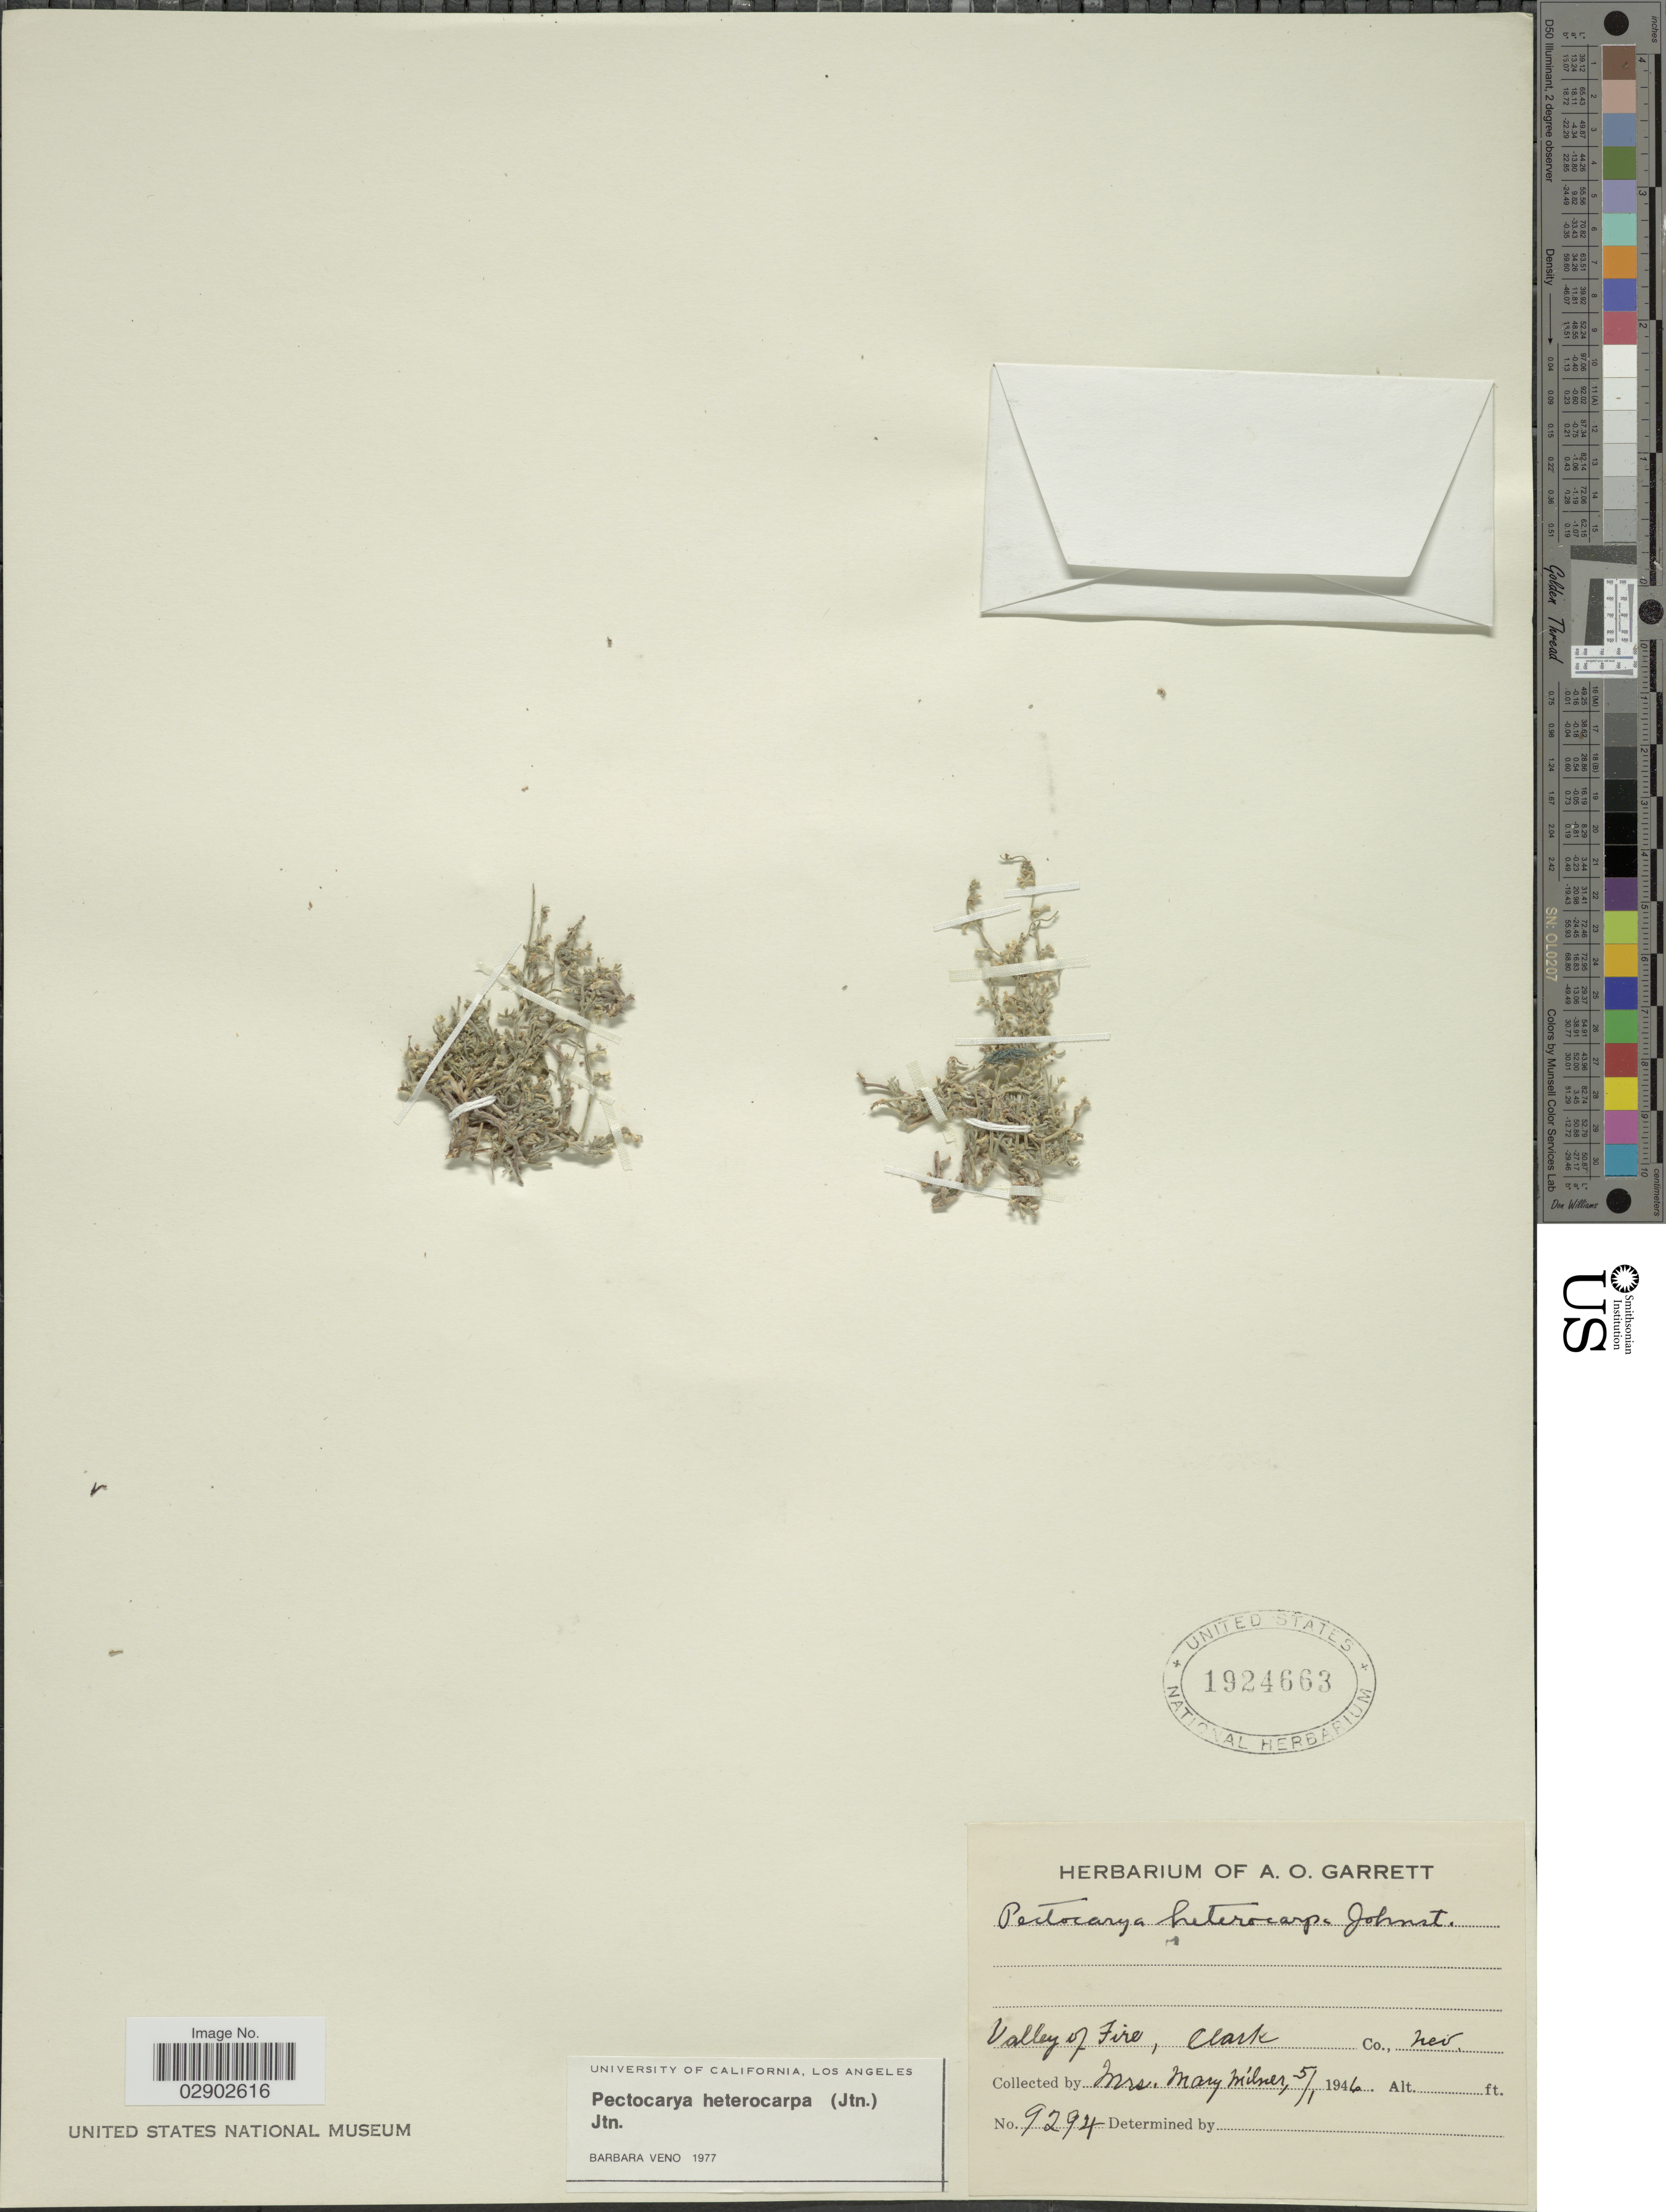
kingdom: Plantae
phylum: Tracheophyta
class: Magnoliopsida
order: Boraginales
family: Boraginaceae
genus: Pectocarya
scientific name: Pectocarya heterocarpa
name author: (I.M. Johnst.) I.M. Johnst.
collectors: M. Milner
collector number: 9294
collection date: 1946-01-05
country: United States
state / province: Nevada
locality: Valley of Fire, Clark Co.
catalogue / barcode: US 1924663